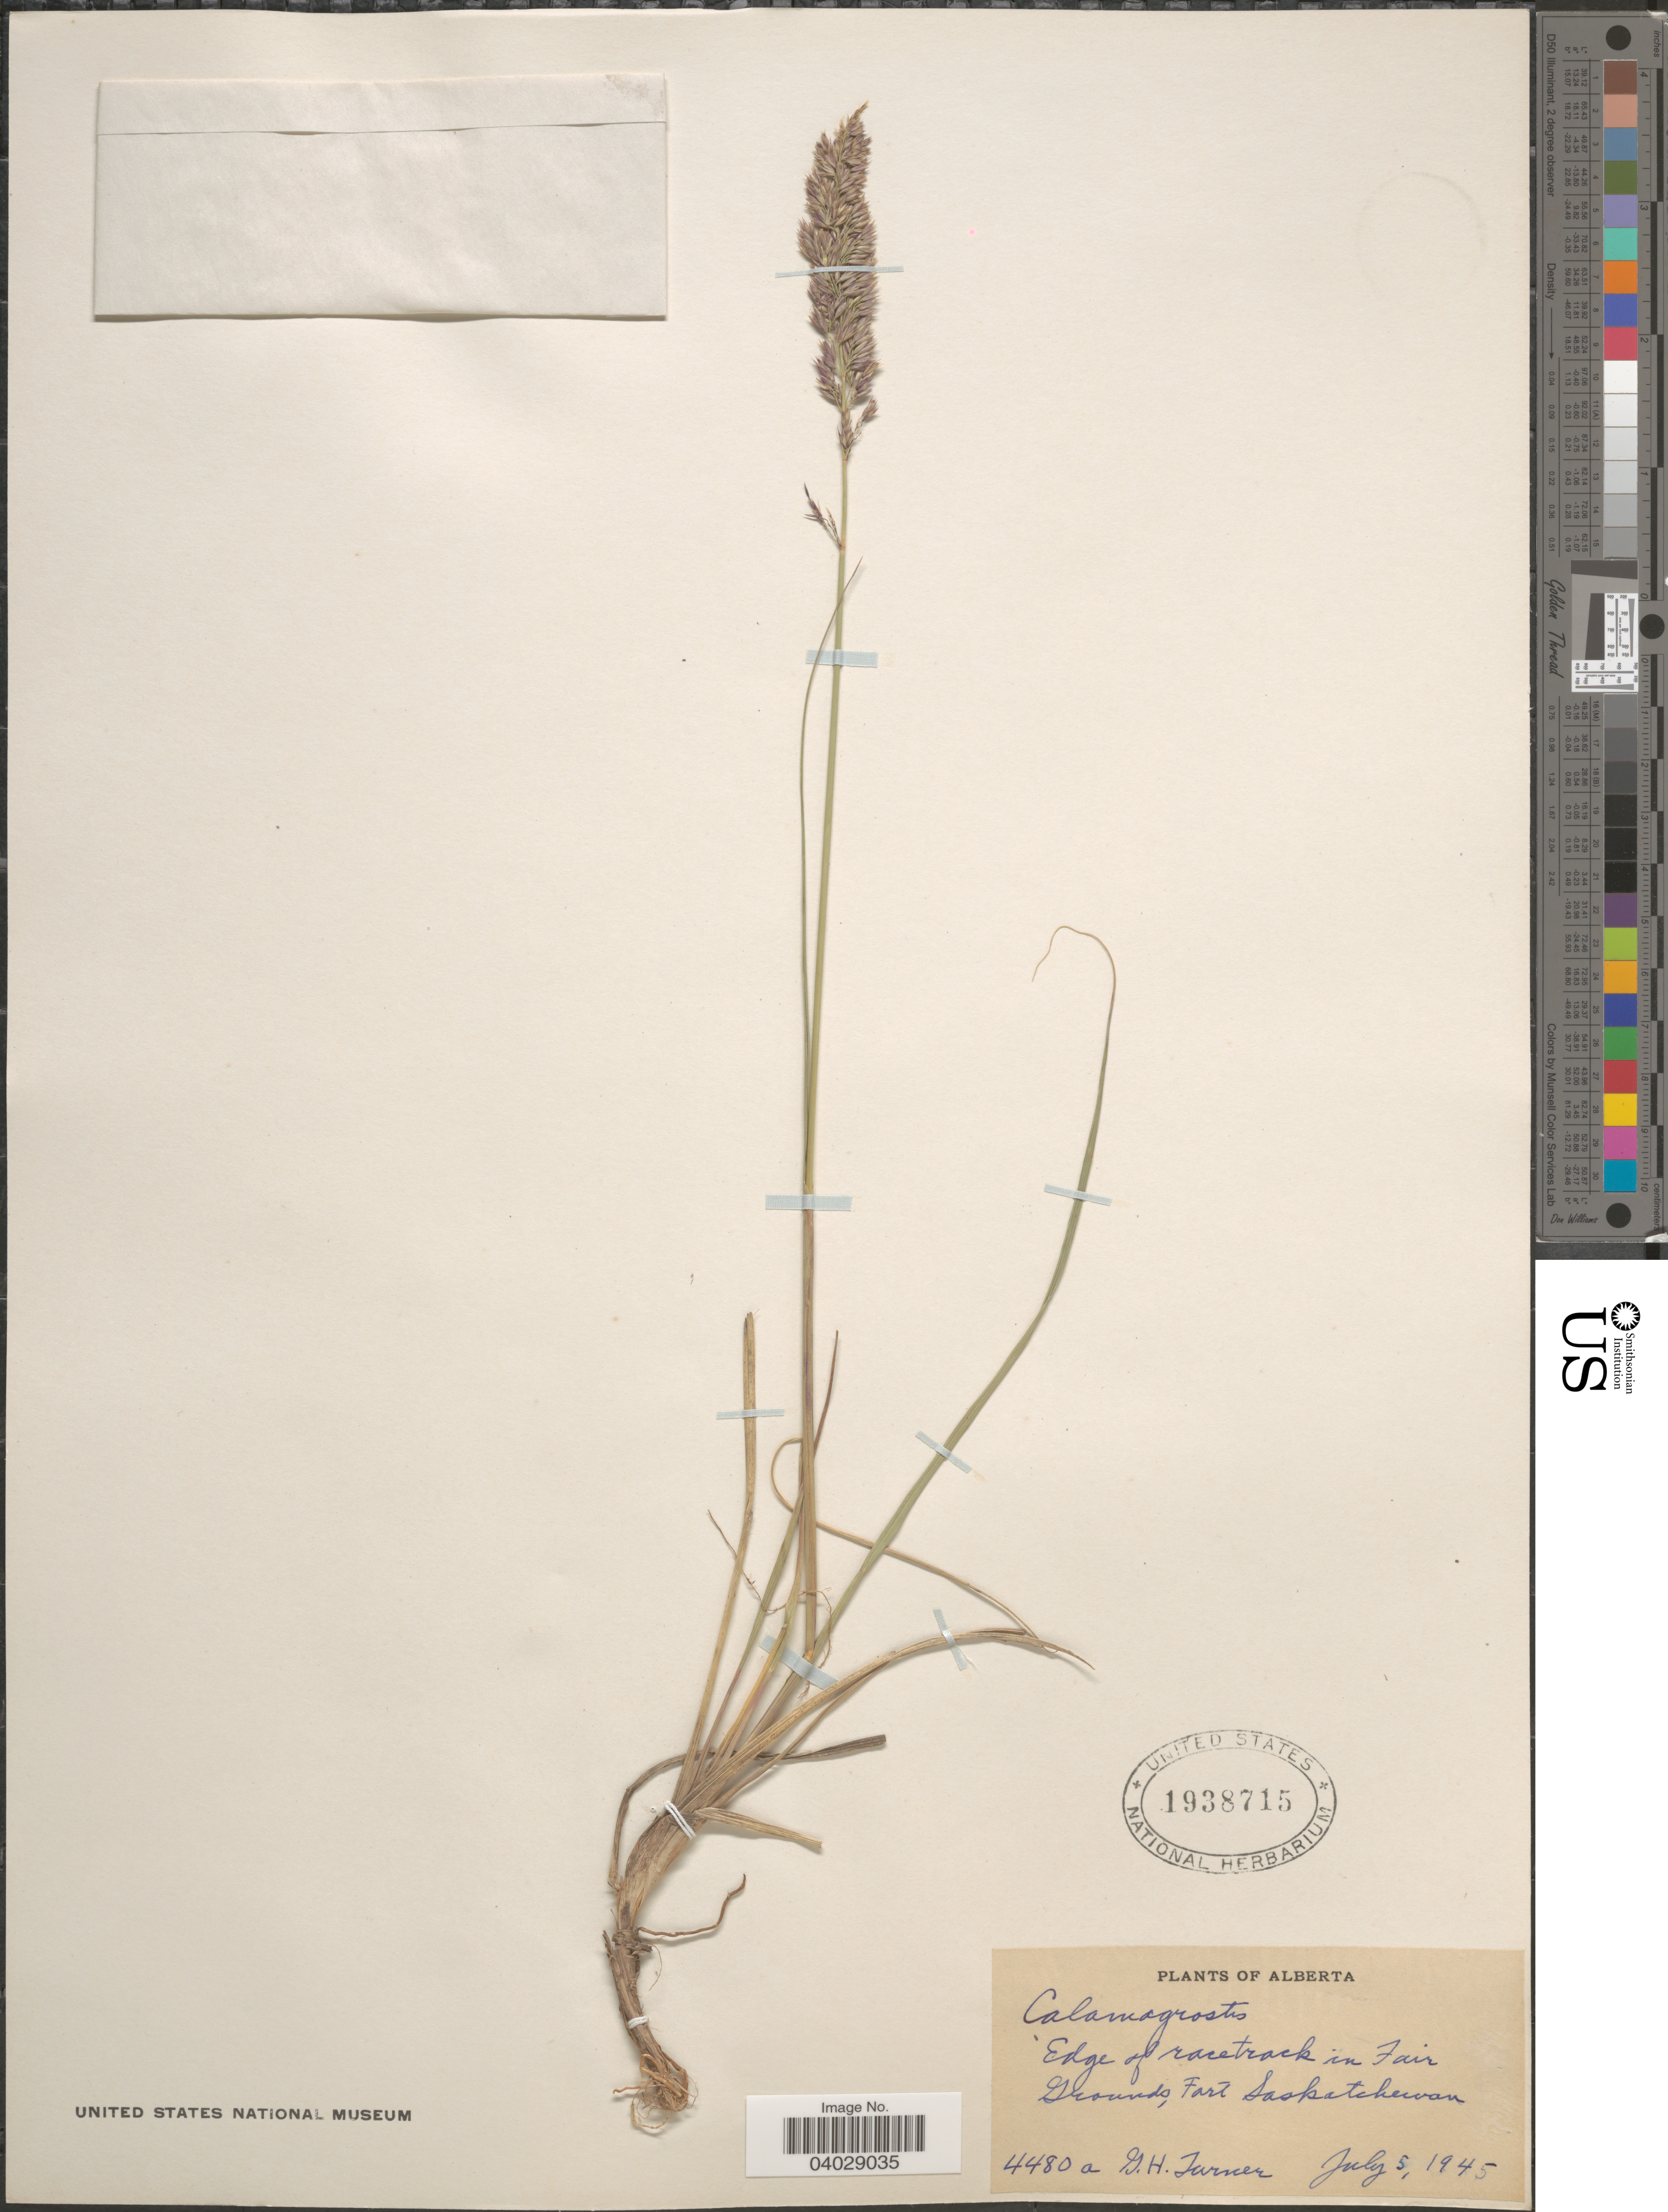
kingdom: Plantae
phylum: Tracheophyta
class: Liliopsida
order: Poales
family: Poaceae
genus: Calamagrostis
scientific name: Calamagrostis montanensis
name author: Scribn. ex Vasey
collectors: G. H. Turner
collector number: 4480a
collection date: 1945-07-05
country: Canada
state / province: Alberta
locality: Edge of racetrack in Fair Grounds, Fort Saskatchewan.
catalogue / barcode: US 1938715